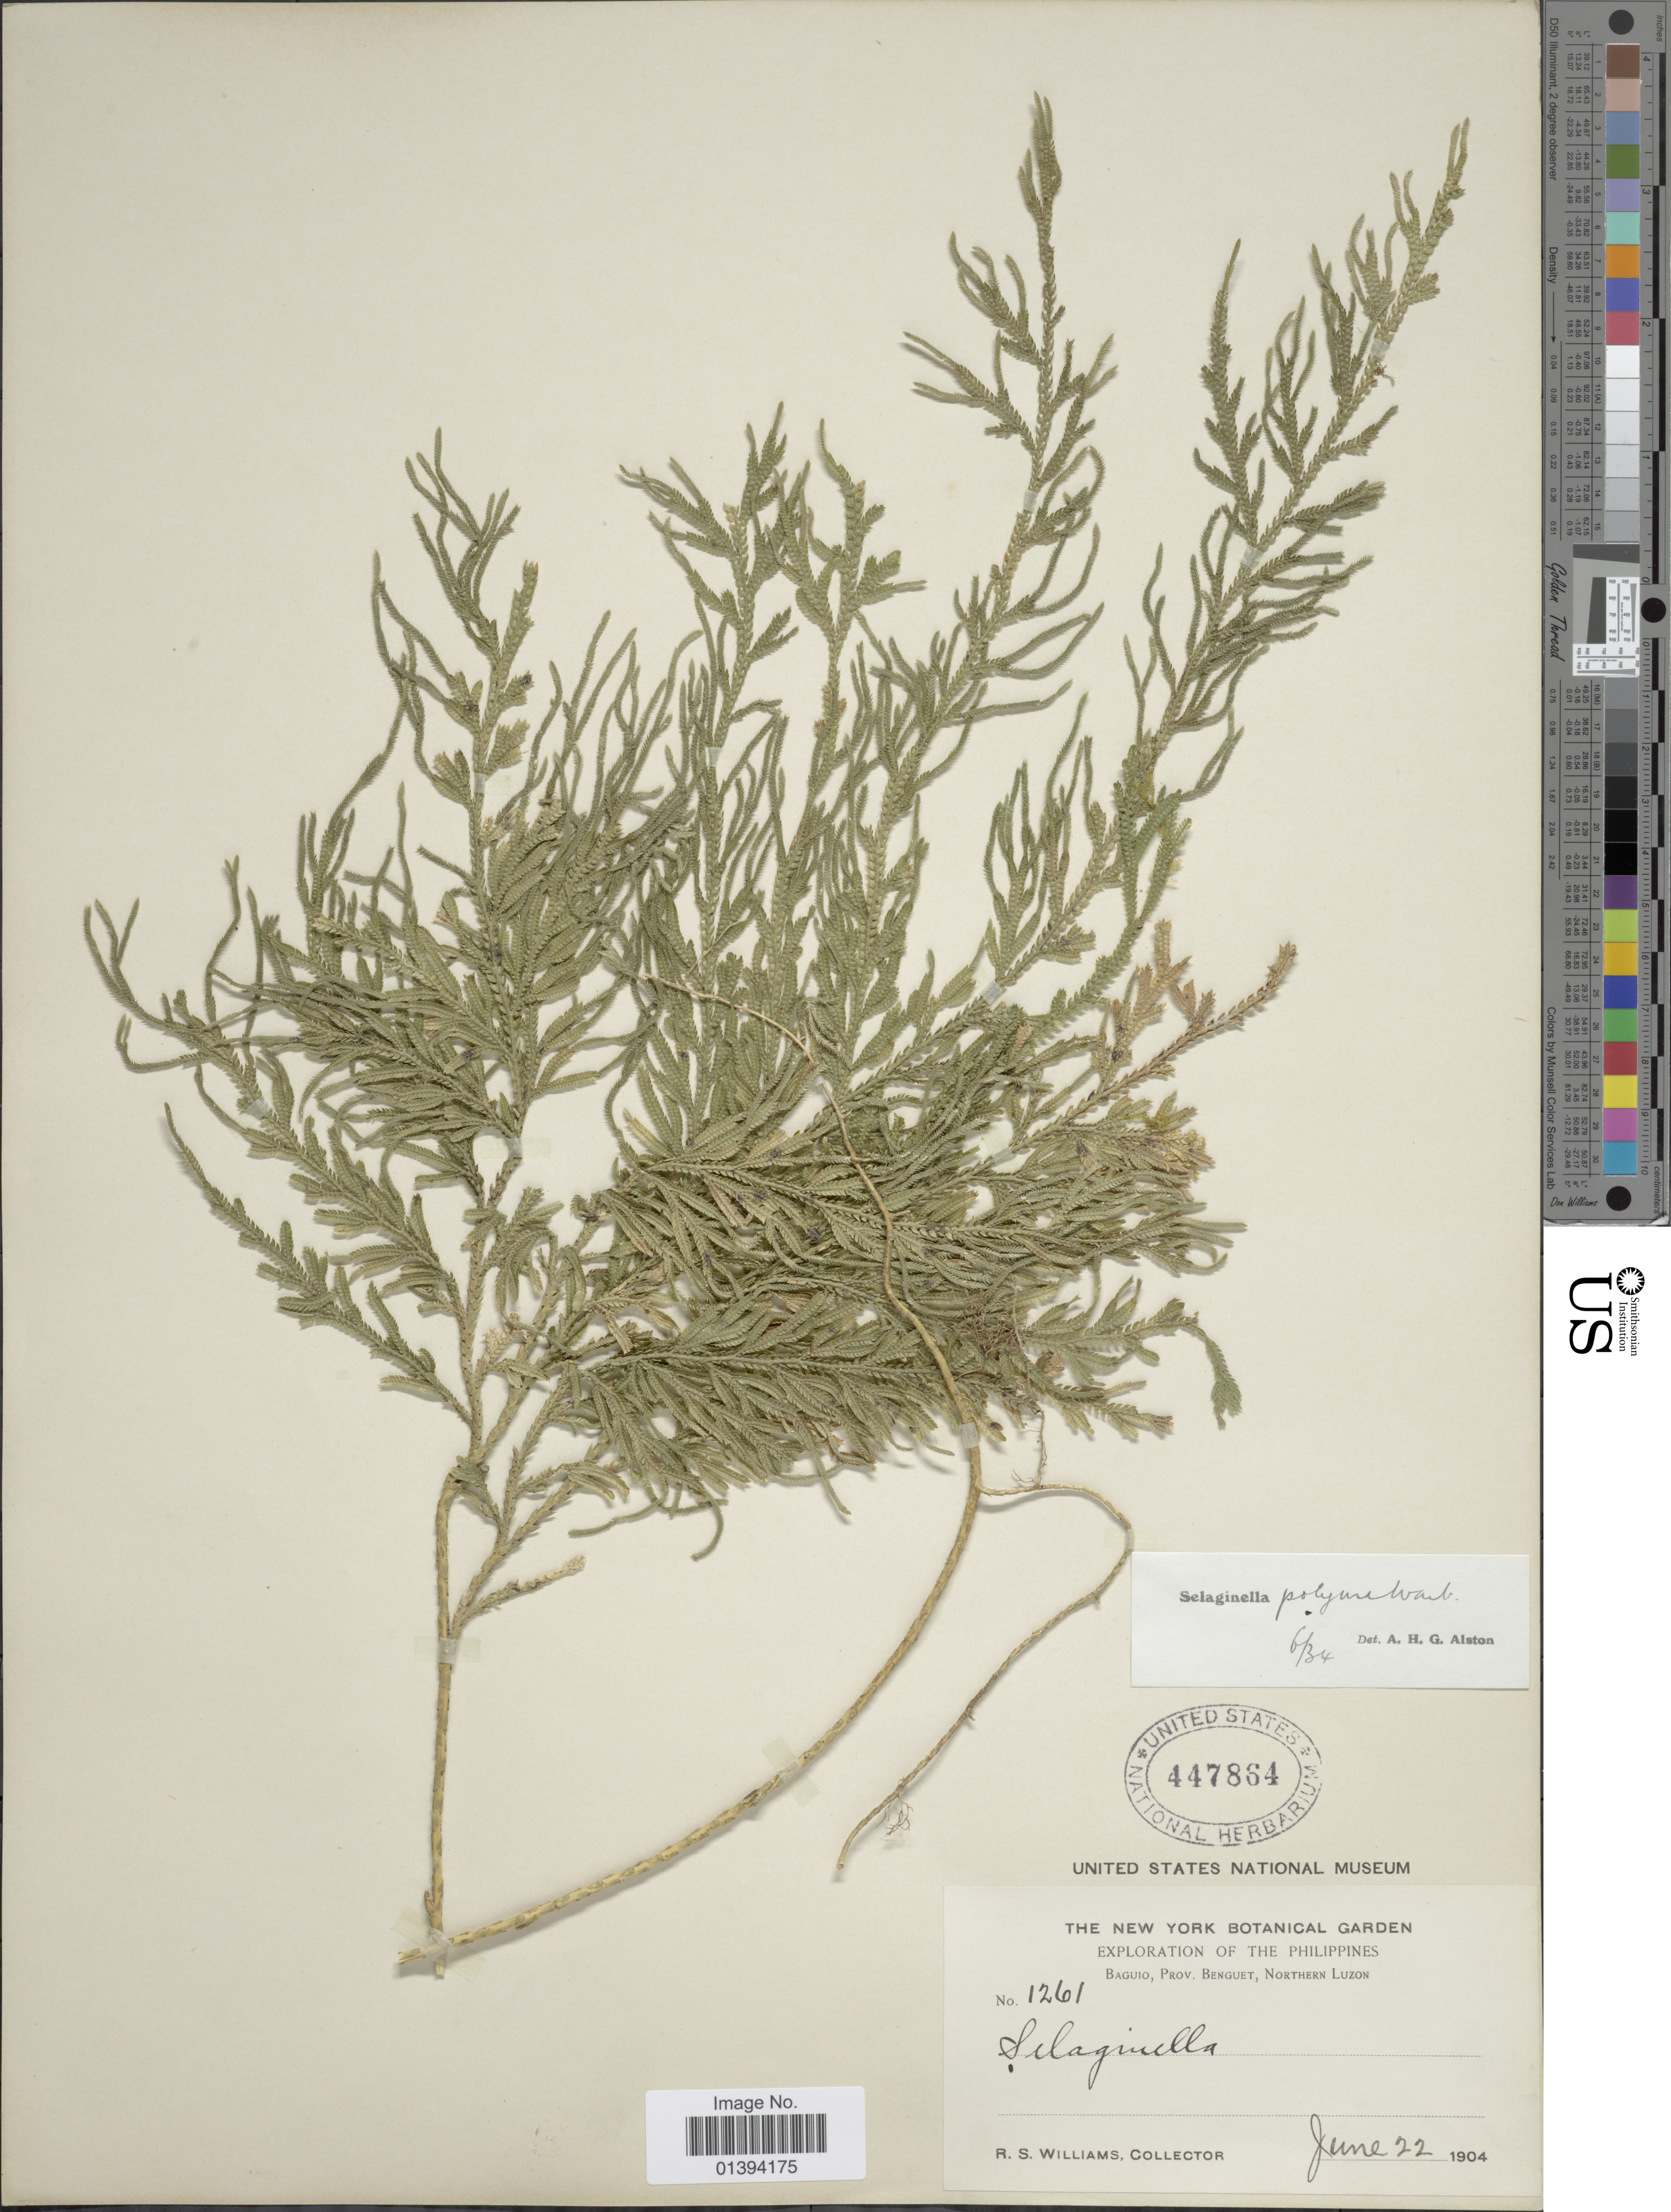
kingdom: Plantae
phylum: Tracheophyta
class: Lycopodiopsida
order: Selaginellales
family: Selaginellaceae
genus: Selaginella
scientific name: Selaginella polyura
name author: Warb.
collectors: R. S. Williams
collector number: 1261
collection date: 1904-06-22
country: Philippines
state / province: Central Luzon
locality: Baguio, Prov. Benguet, Northern Luzon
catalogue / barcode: US 447864